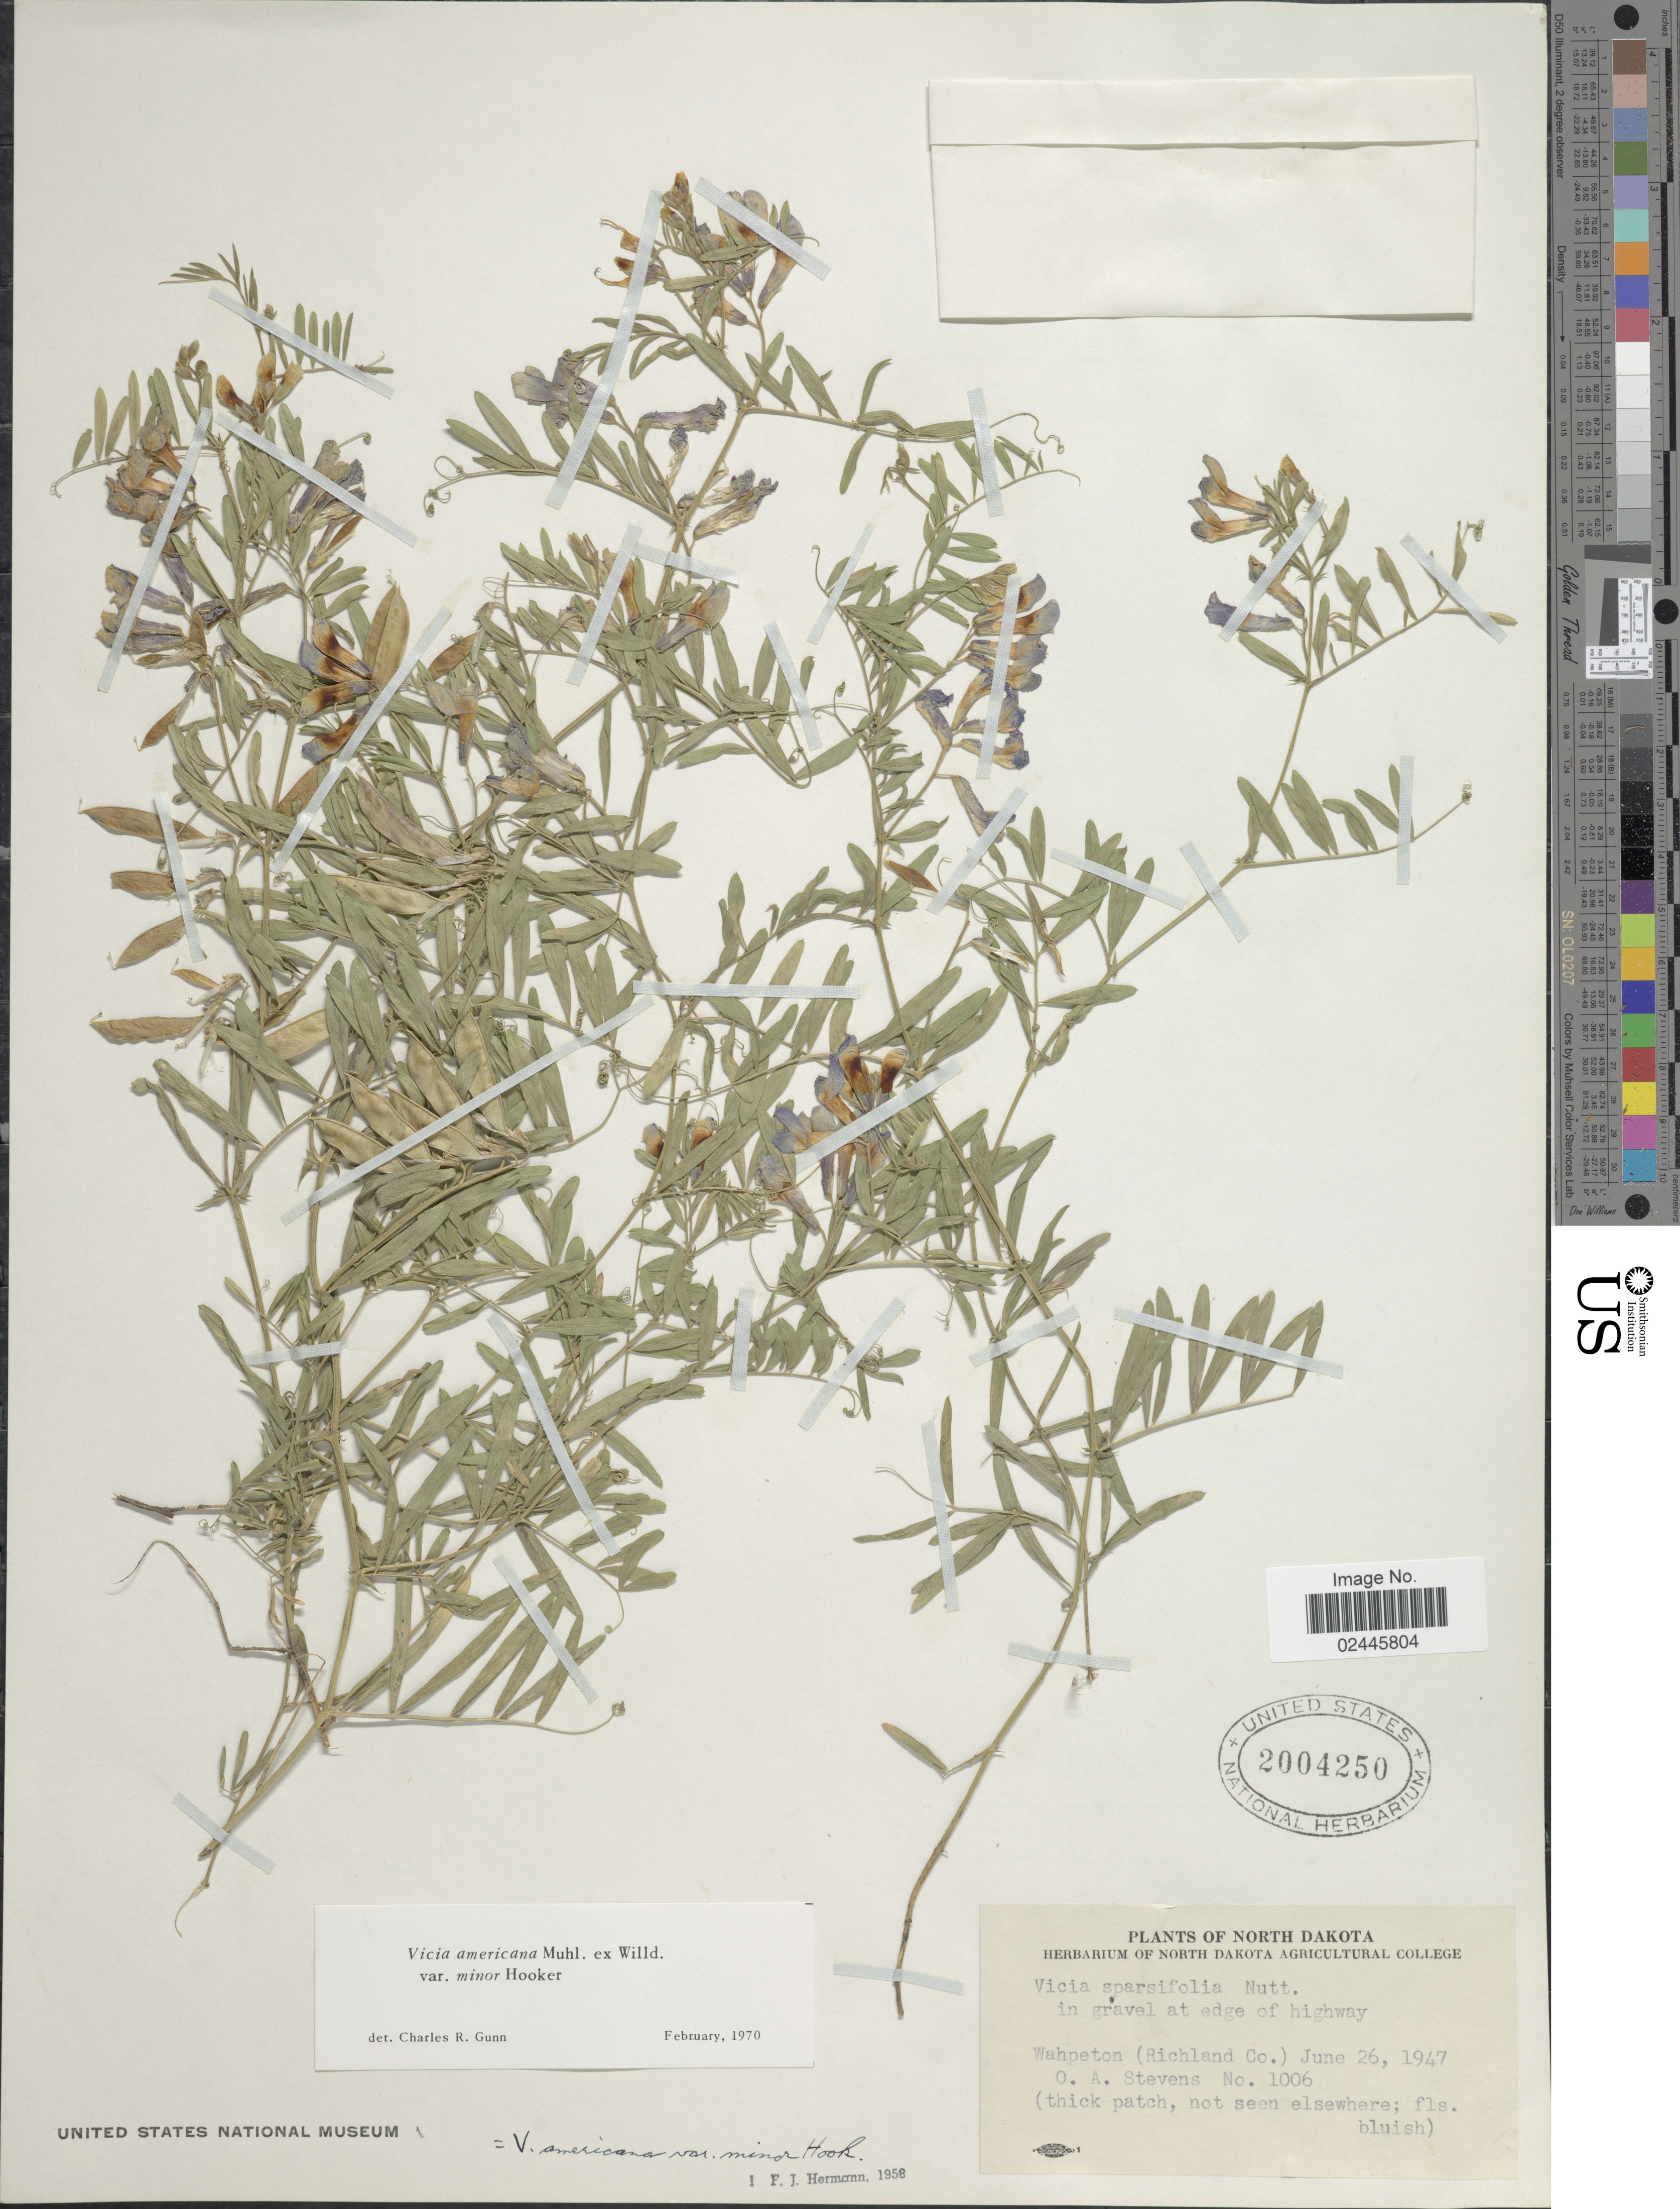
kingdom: Plantae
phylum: Tracheophyta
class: Magnoliopsida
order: Fabales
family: Fabaceae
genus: Vicia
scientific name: Vicia americana var. minor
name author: Hook.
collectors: O. A. Stevens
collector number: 1006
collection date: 1947-06-26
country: United States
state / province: North Dakota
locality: North Dakota, Wahpeton (Richland Co.)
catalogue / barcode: US 2004250